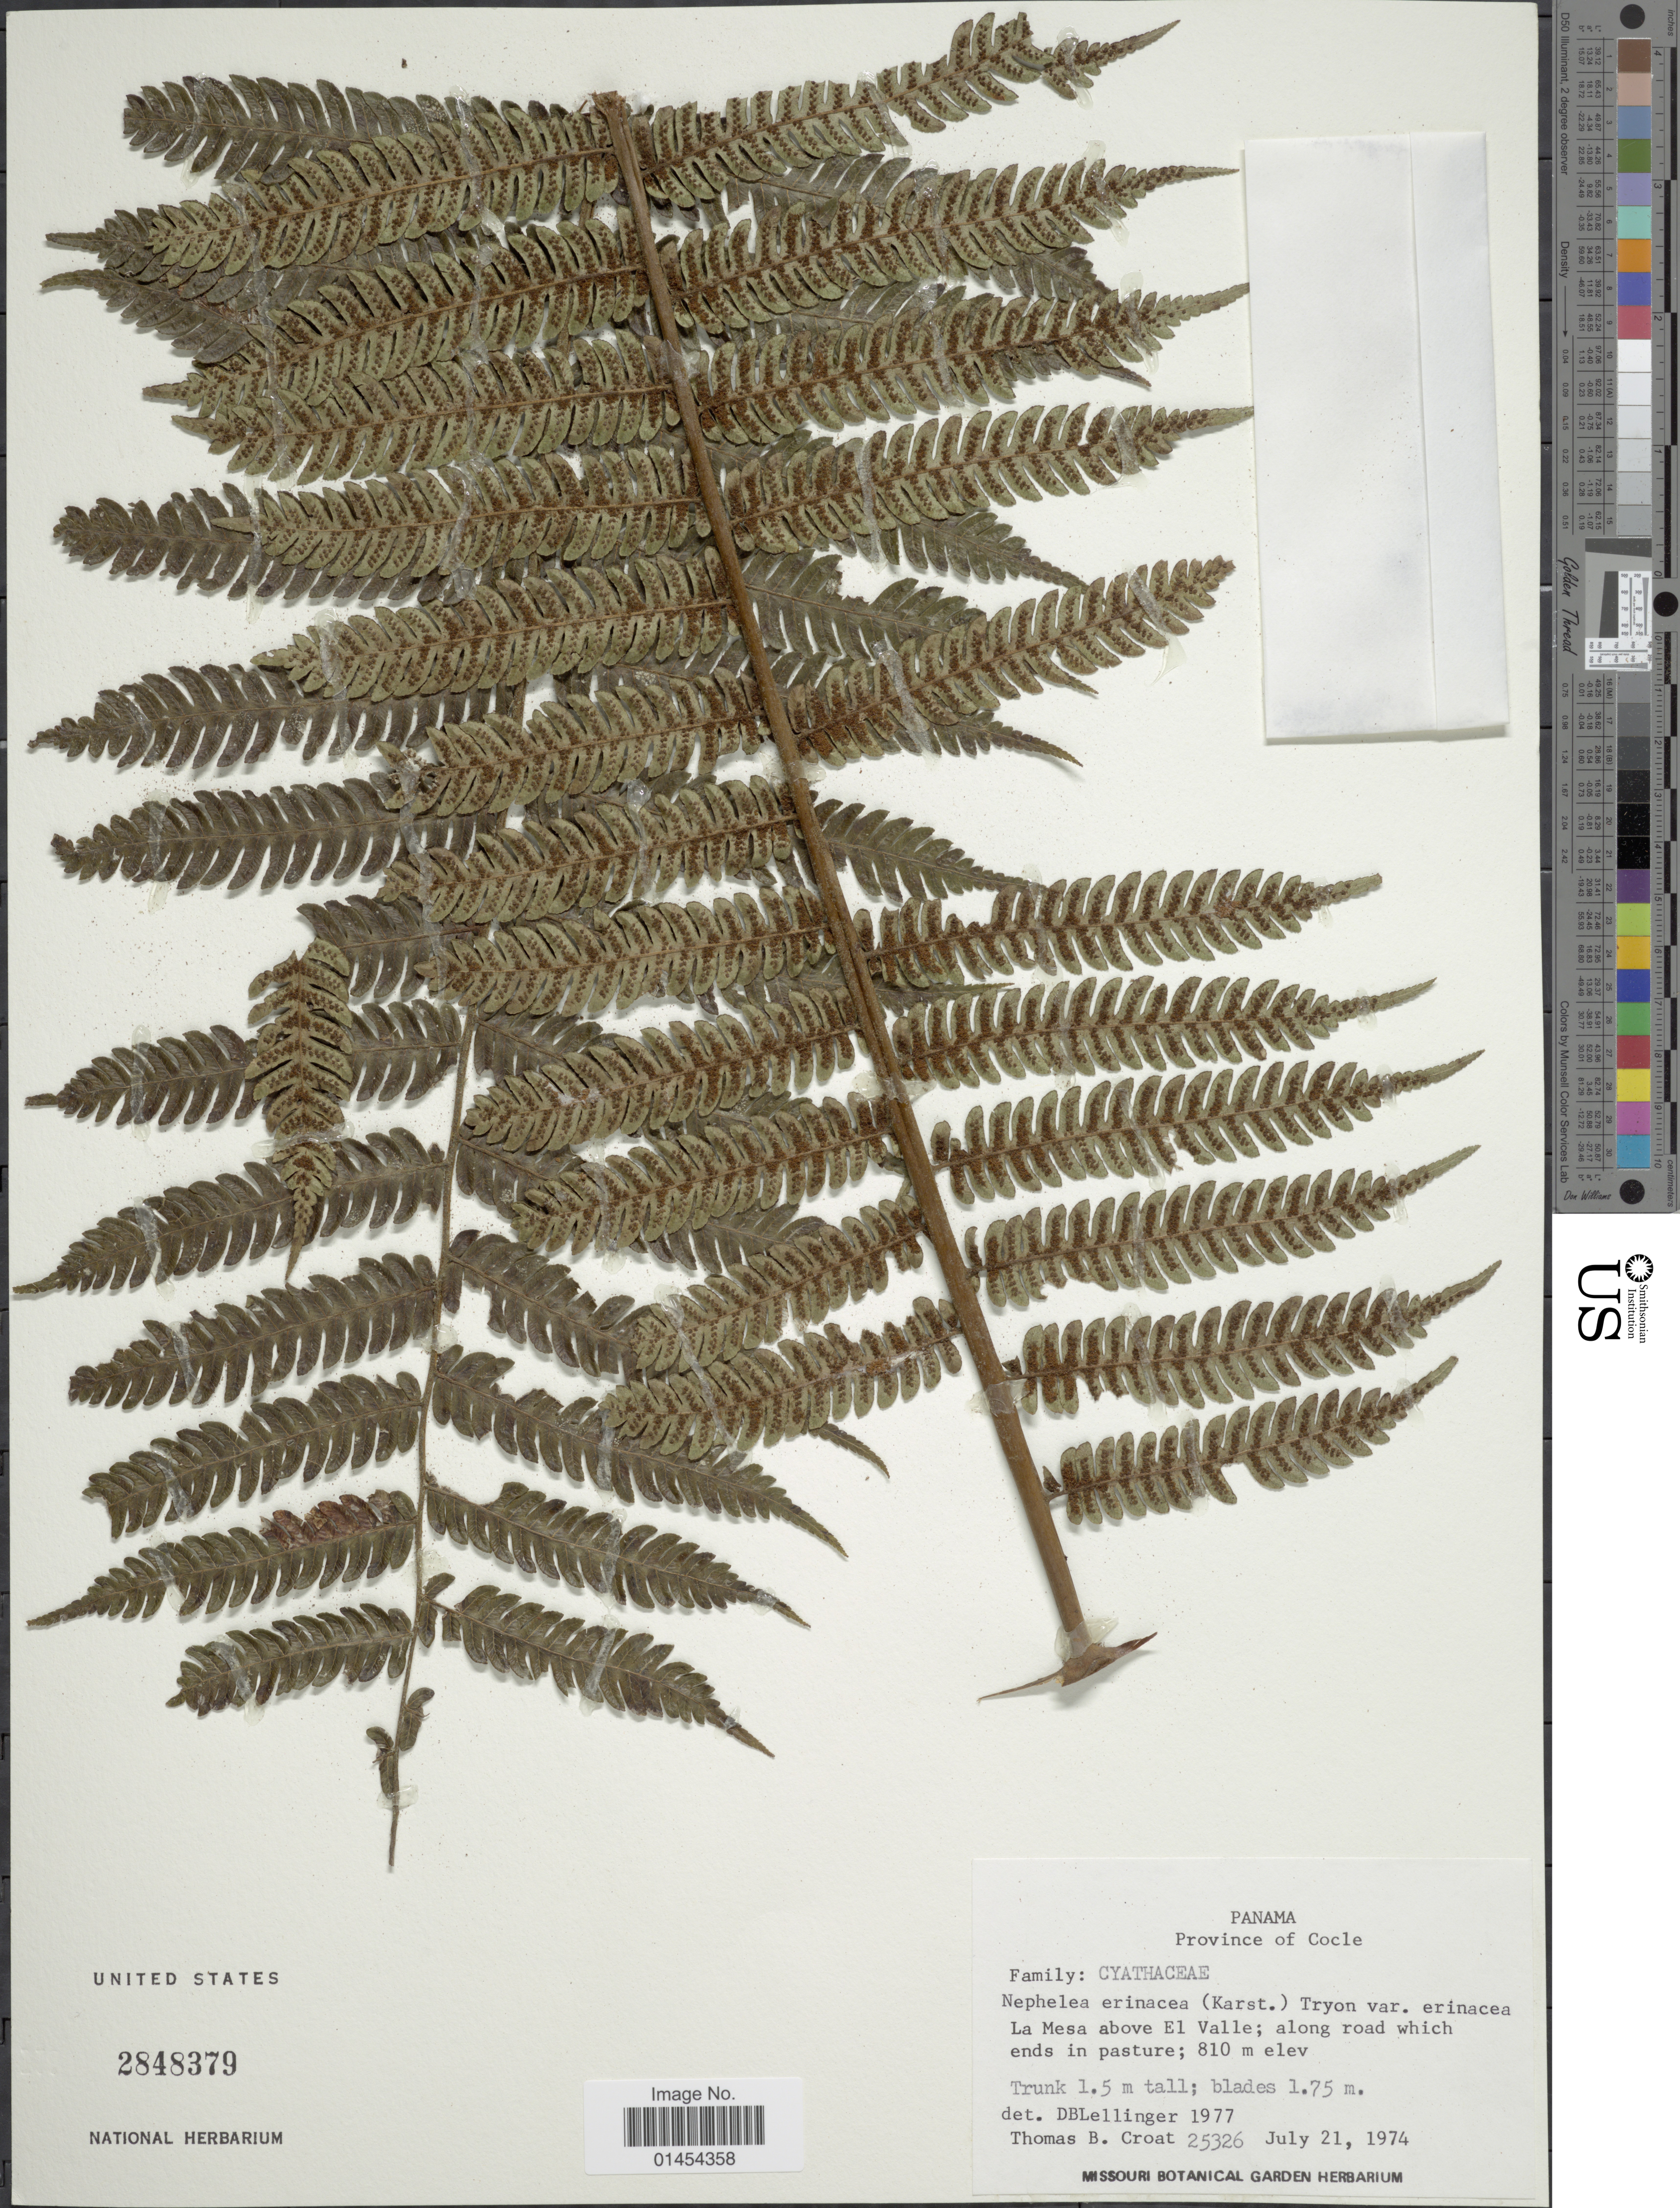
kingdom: Plantae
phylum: Tracheophyta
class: Polypodiopsida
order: Cyatheales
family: Cyatheaceae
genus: Alsophila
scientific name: Alsophila erinacea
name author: (H. Karst.) D.S. Conant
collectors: T. B. Croat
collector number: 25326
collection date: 1974-07-21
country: Panama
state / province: Coclé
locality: La Mesa above El Valle; along road which ends in pasture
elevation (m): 810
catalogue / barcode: US 2848379